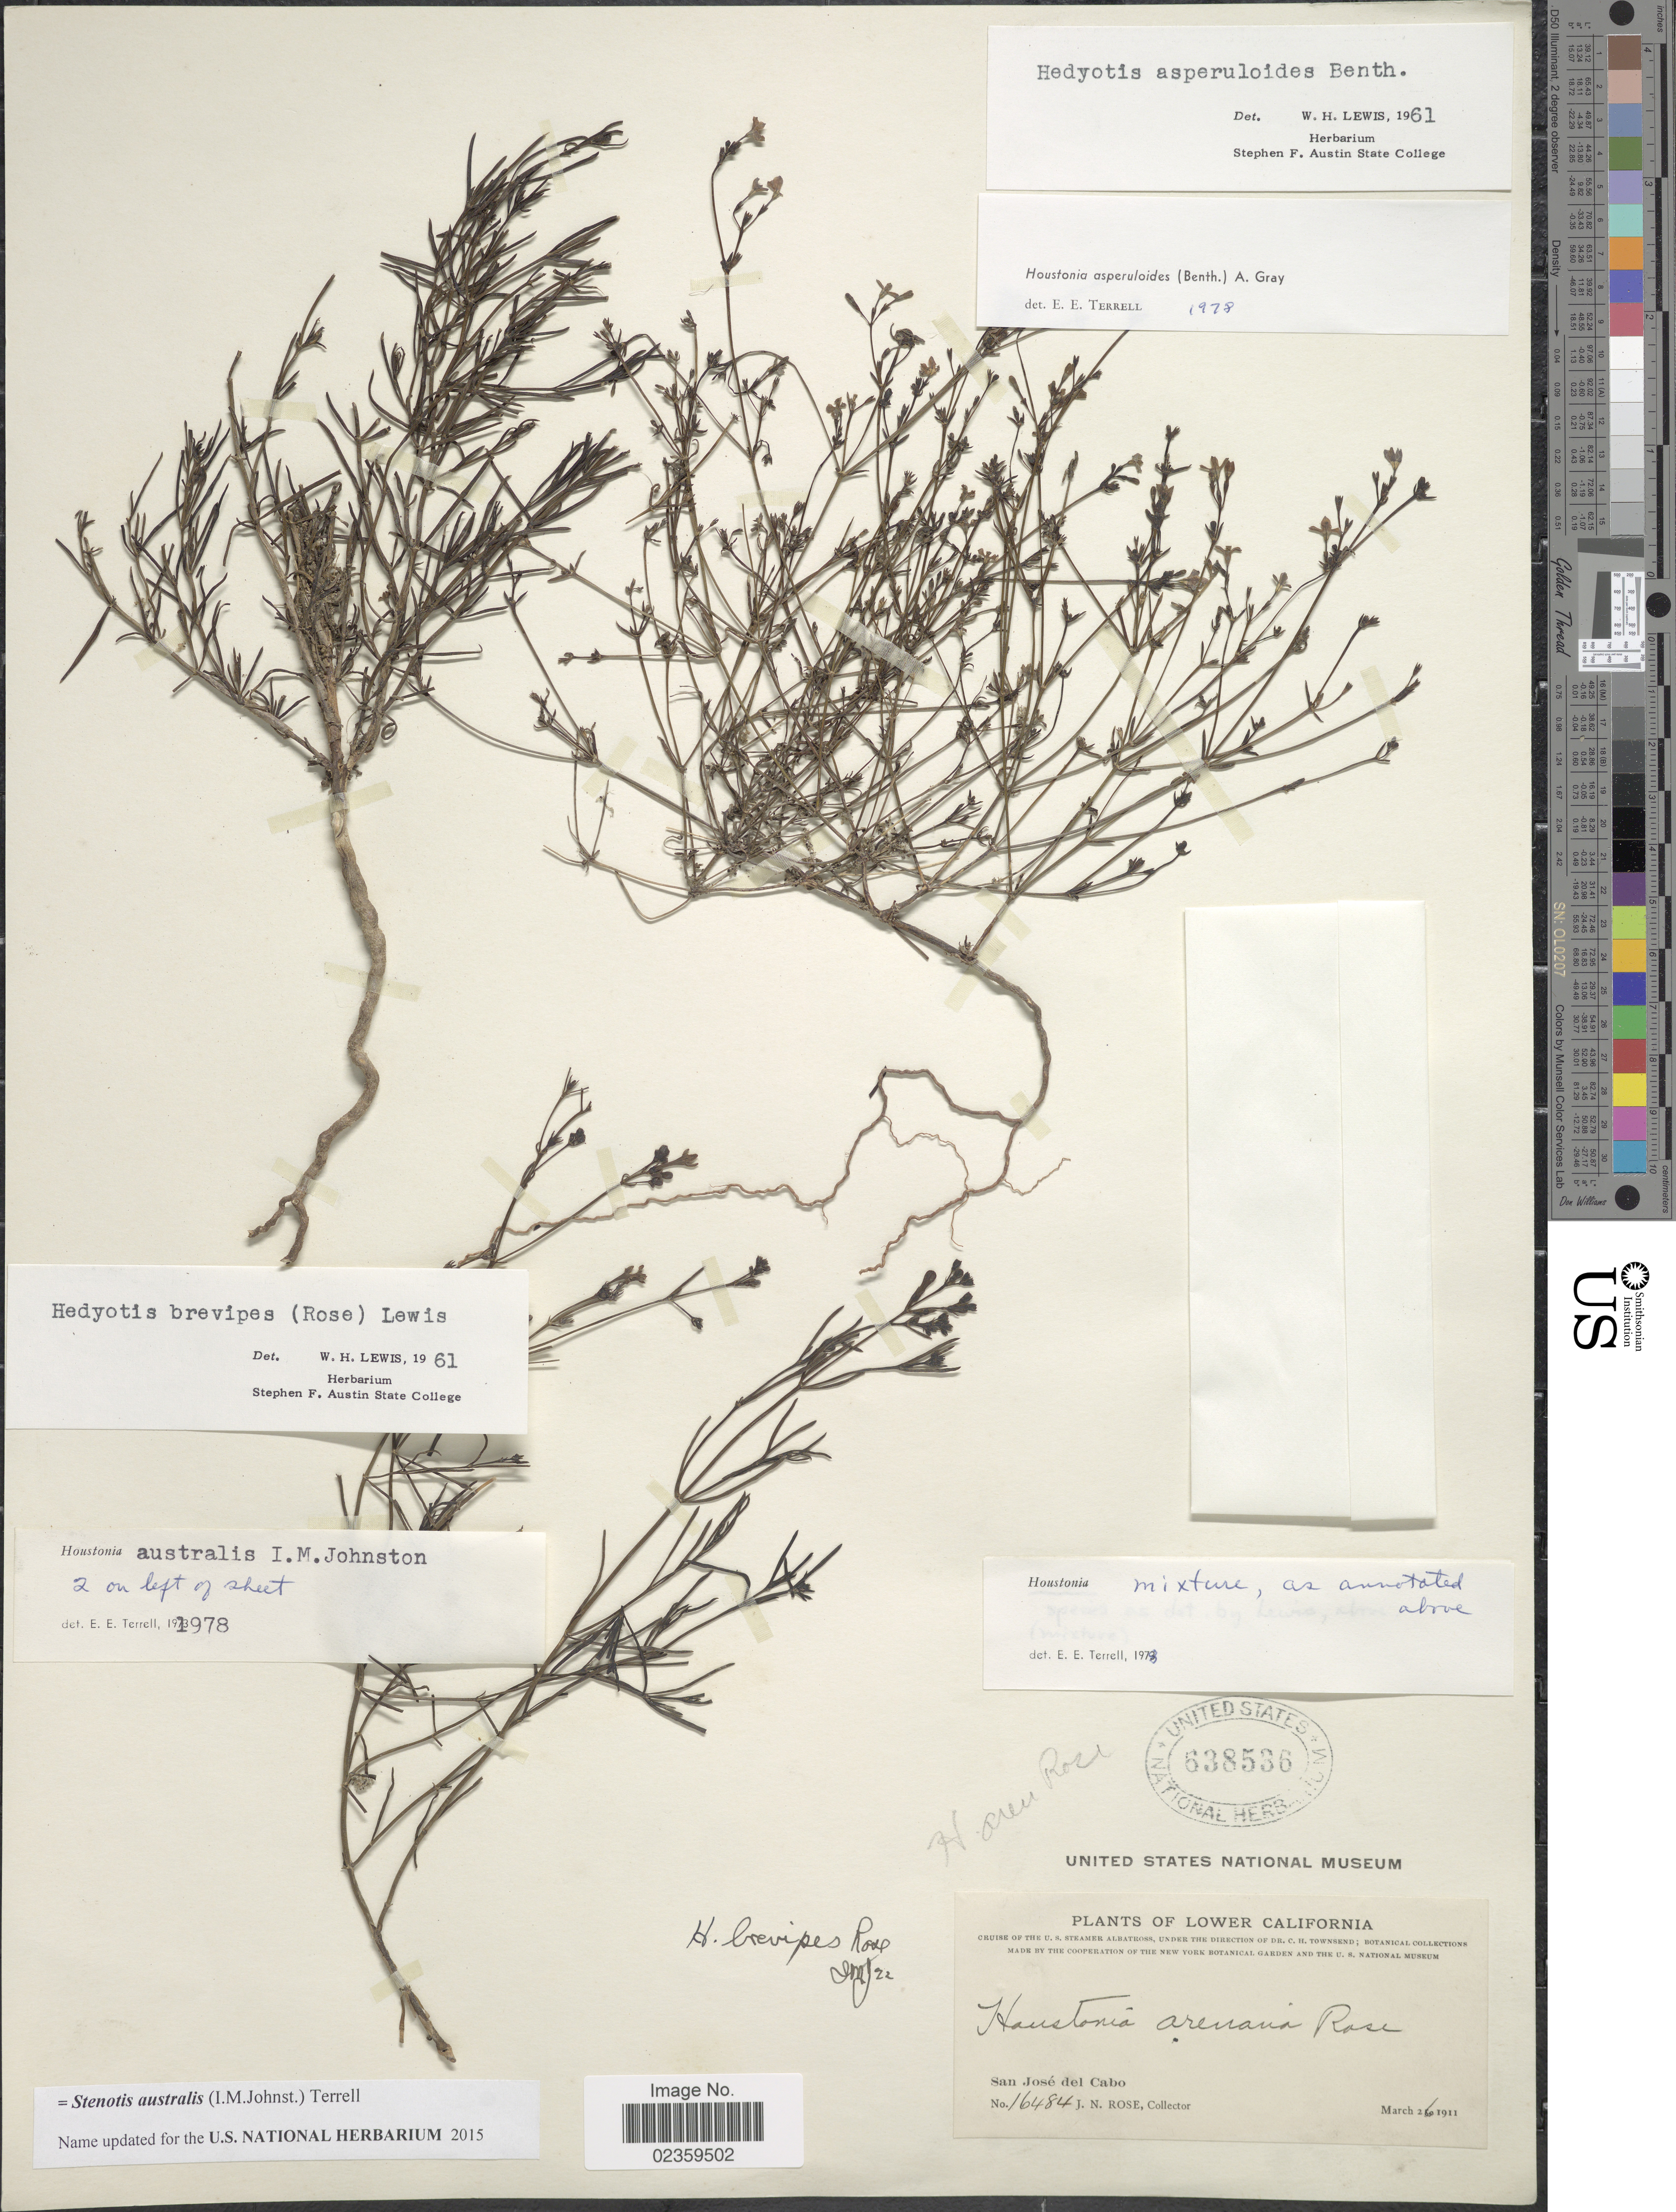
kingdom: Plantae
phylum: Tracheophyta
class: Magnoliopsida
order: Gentianales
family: Rubiaceae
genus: Stenotis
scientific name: Stenotis australis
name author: (I.M. Johnst.) Terrell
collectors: J. N. Rose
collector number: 16484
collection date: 1911-03-26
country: Mexico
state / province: Baja California Sur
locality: Lower California. San José del Cabo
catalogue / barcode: US 638536